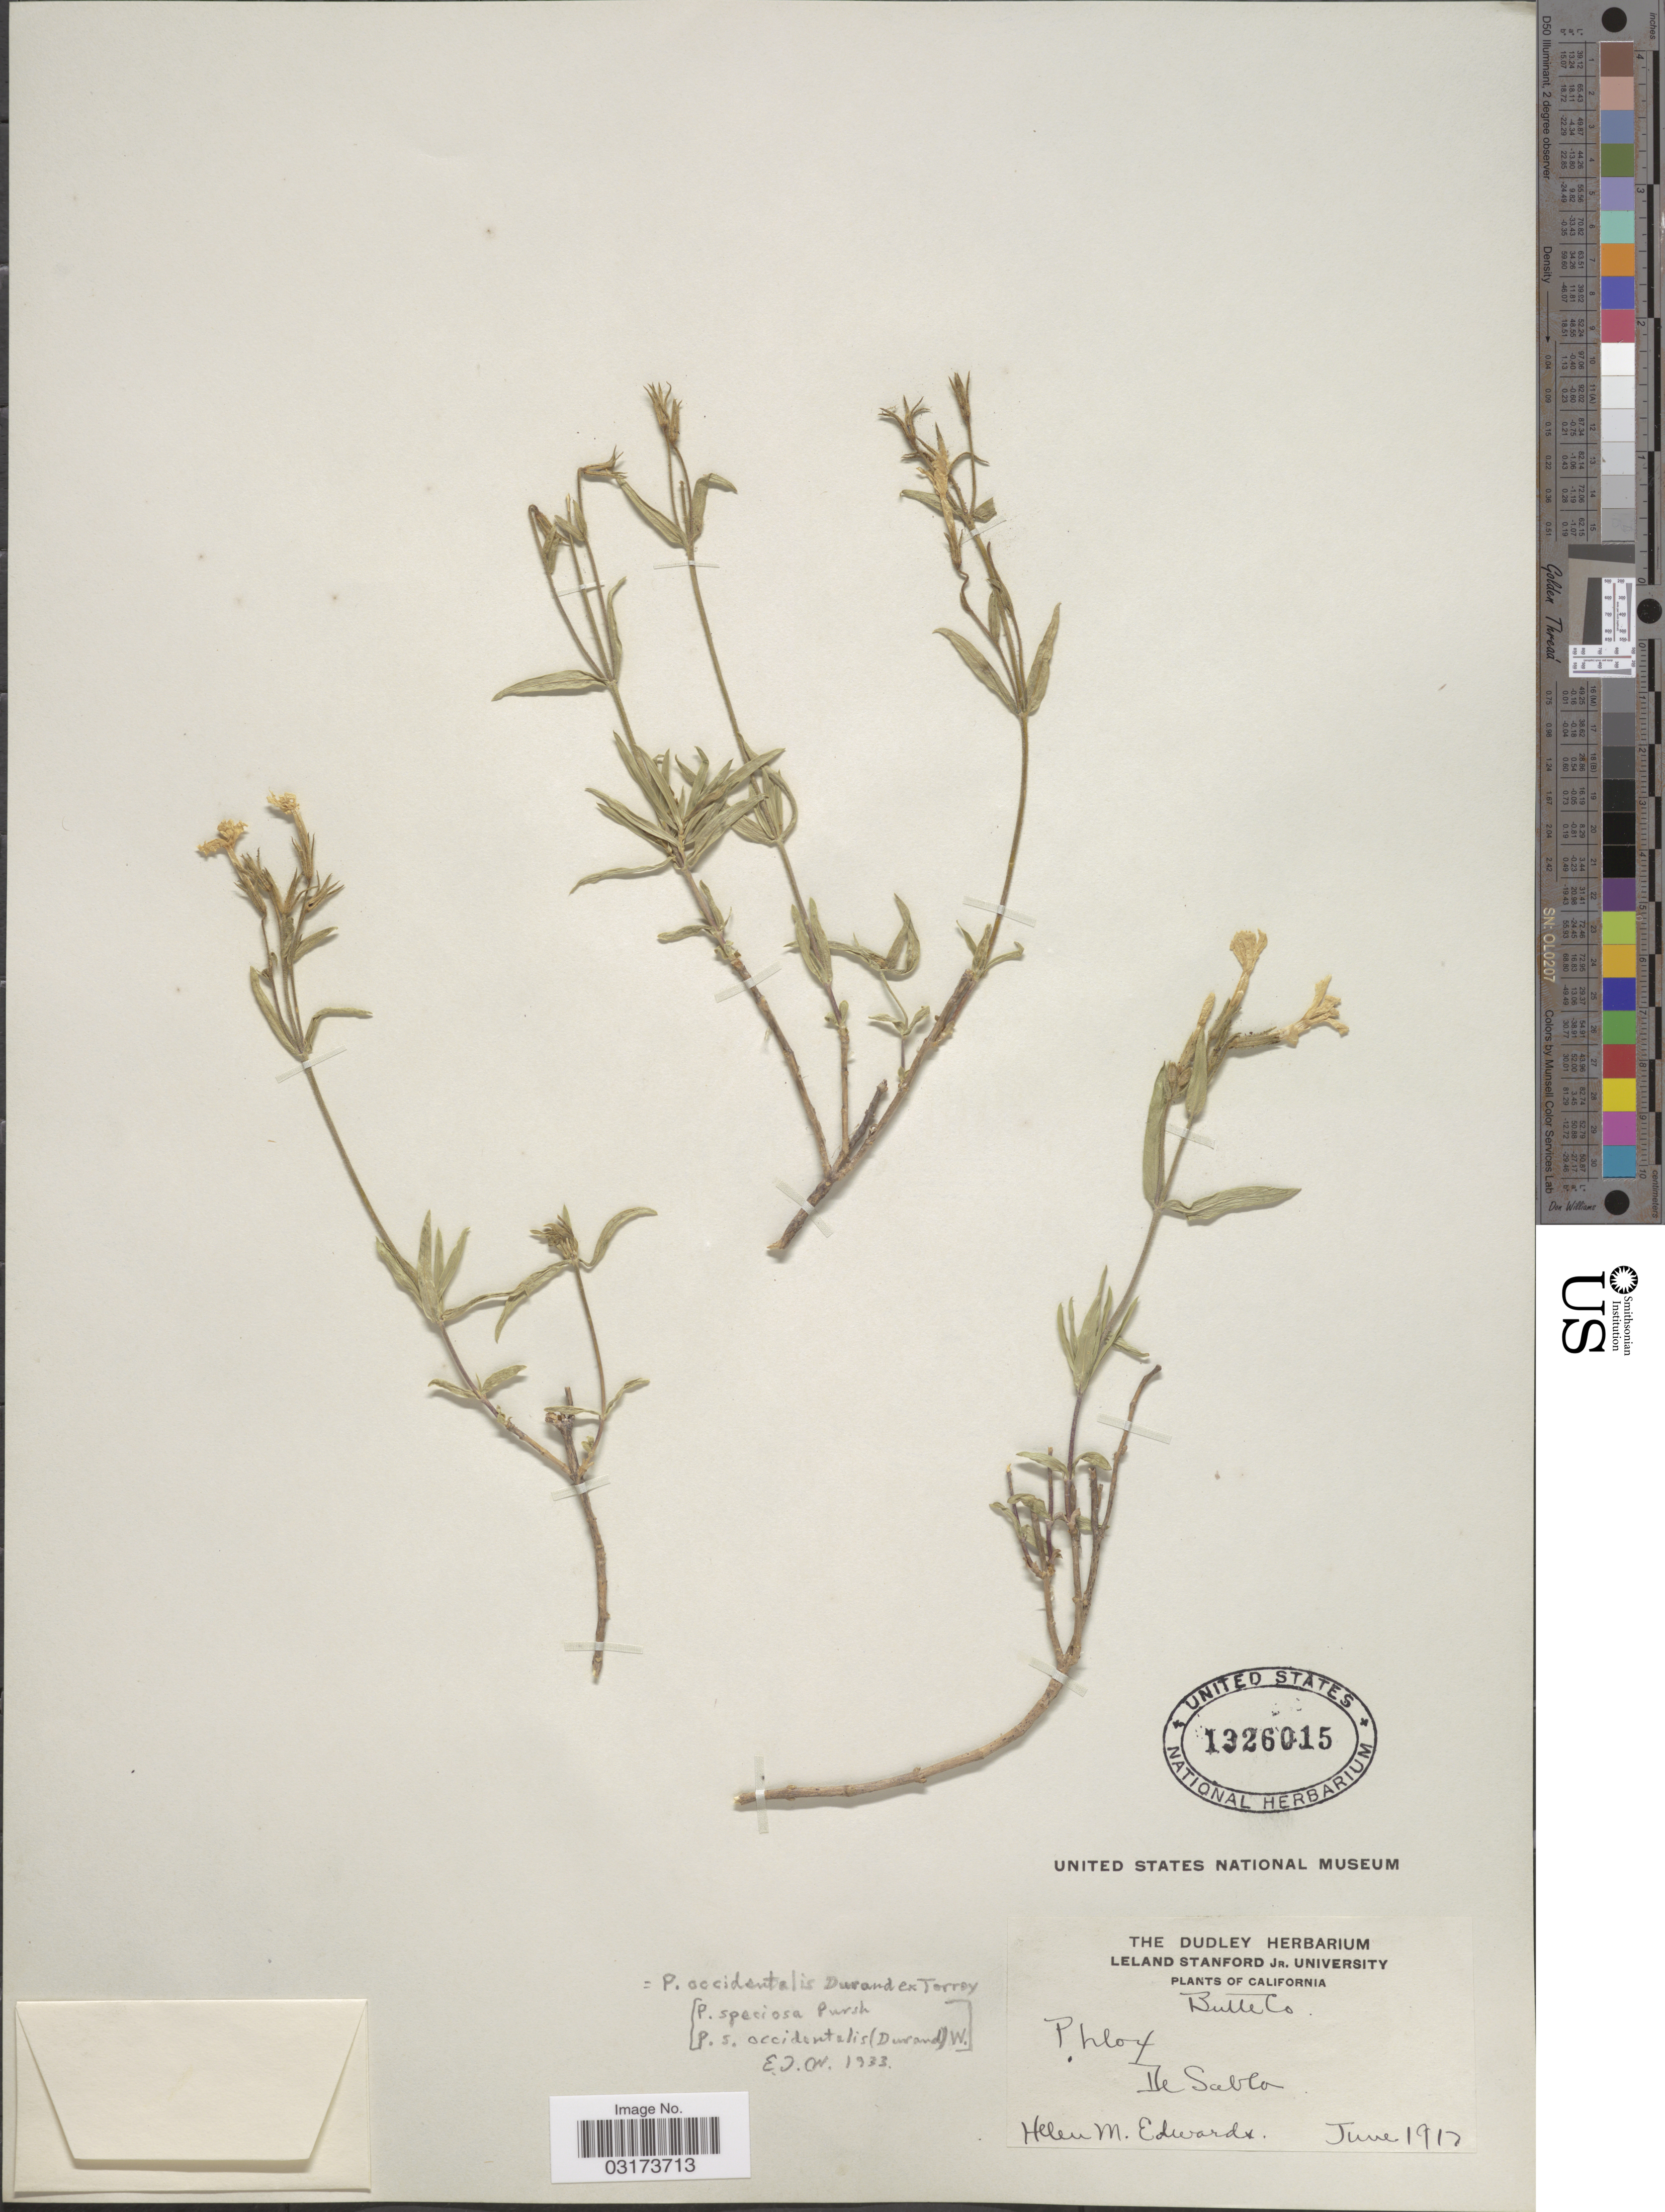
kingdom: Plantae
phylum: Tracheophyta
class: Magnoliopsida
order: Ericales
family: Polemoniaceae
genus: Phlox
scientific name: Phlox speciosa subsp. occidentalis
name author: (Durand ex Torr.) Wherry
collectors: H. Edwards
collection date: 1917-06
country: United States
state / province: California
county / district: Butte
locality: Butte Co. De Sabla.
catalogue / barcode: US 1326015